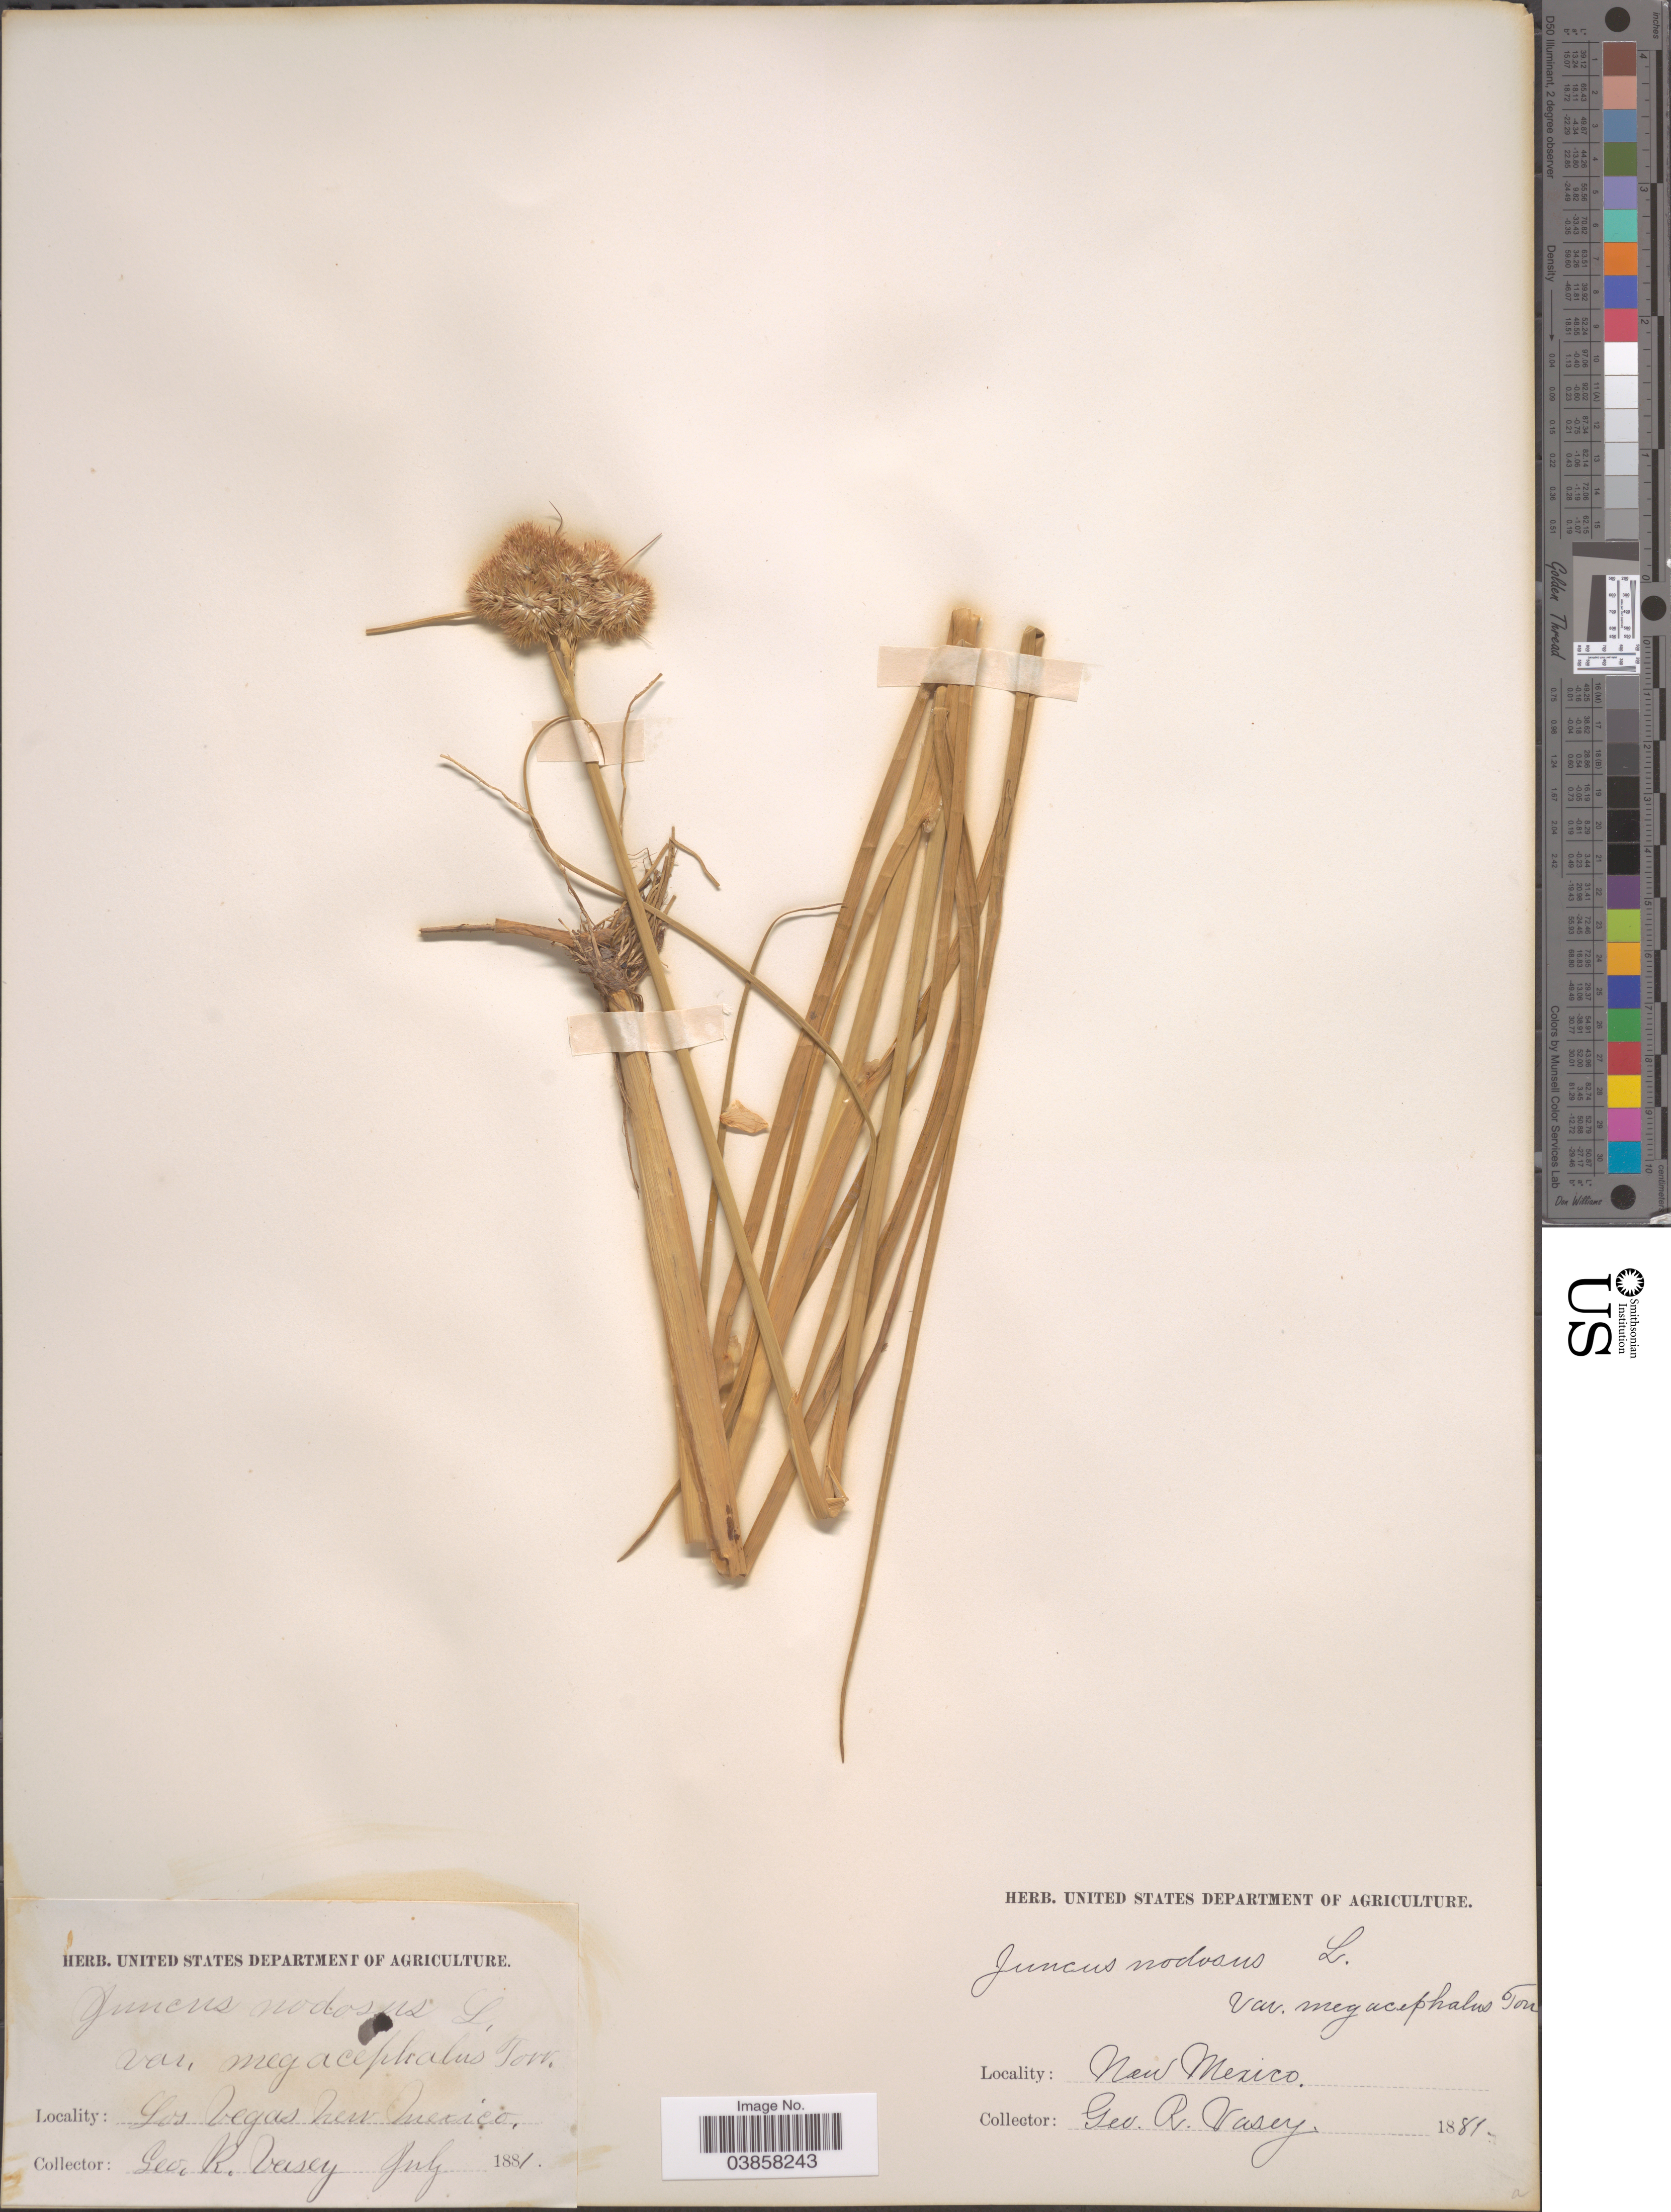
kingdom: Plantae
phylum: Tracheophyta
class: Liliopsida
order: Poales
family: Juncaceae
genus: Juncus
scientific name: Juncus torreyi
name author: Coville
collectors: G. R. Vasey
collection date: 1881-07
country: United States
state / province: New Mexico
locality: Las Vegas.